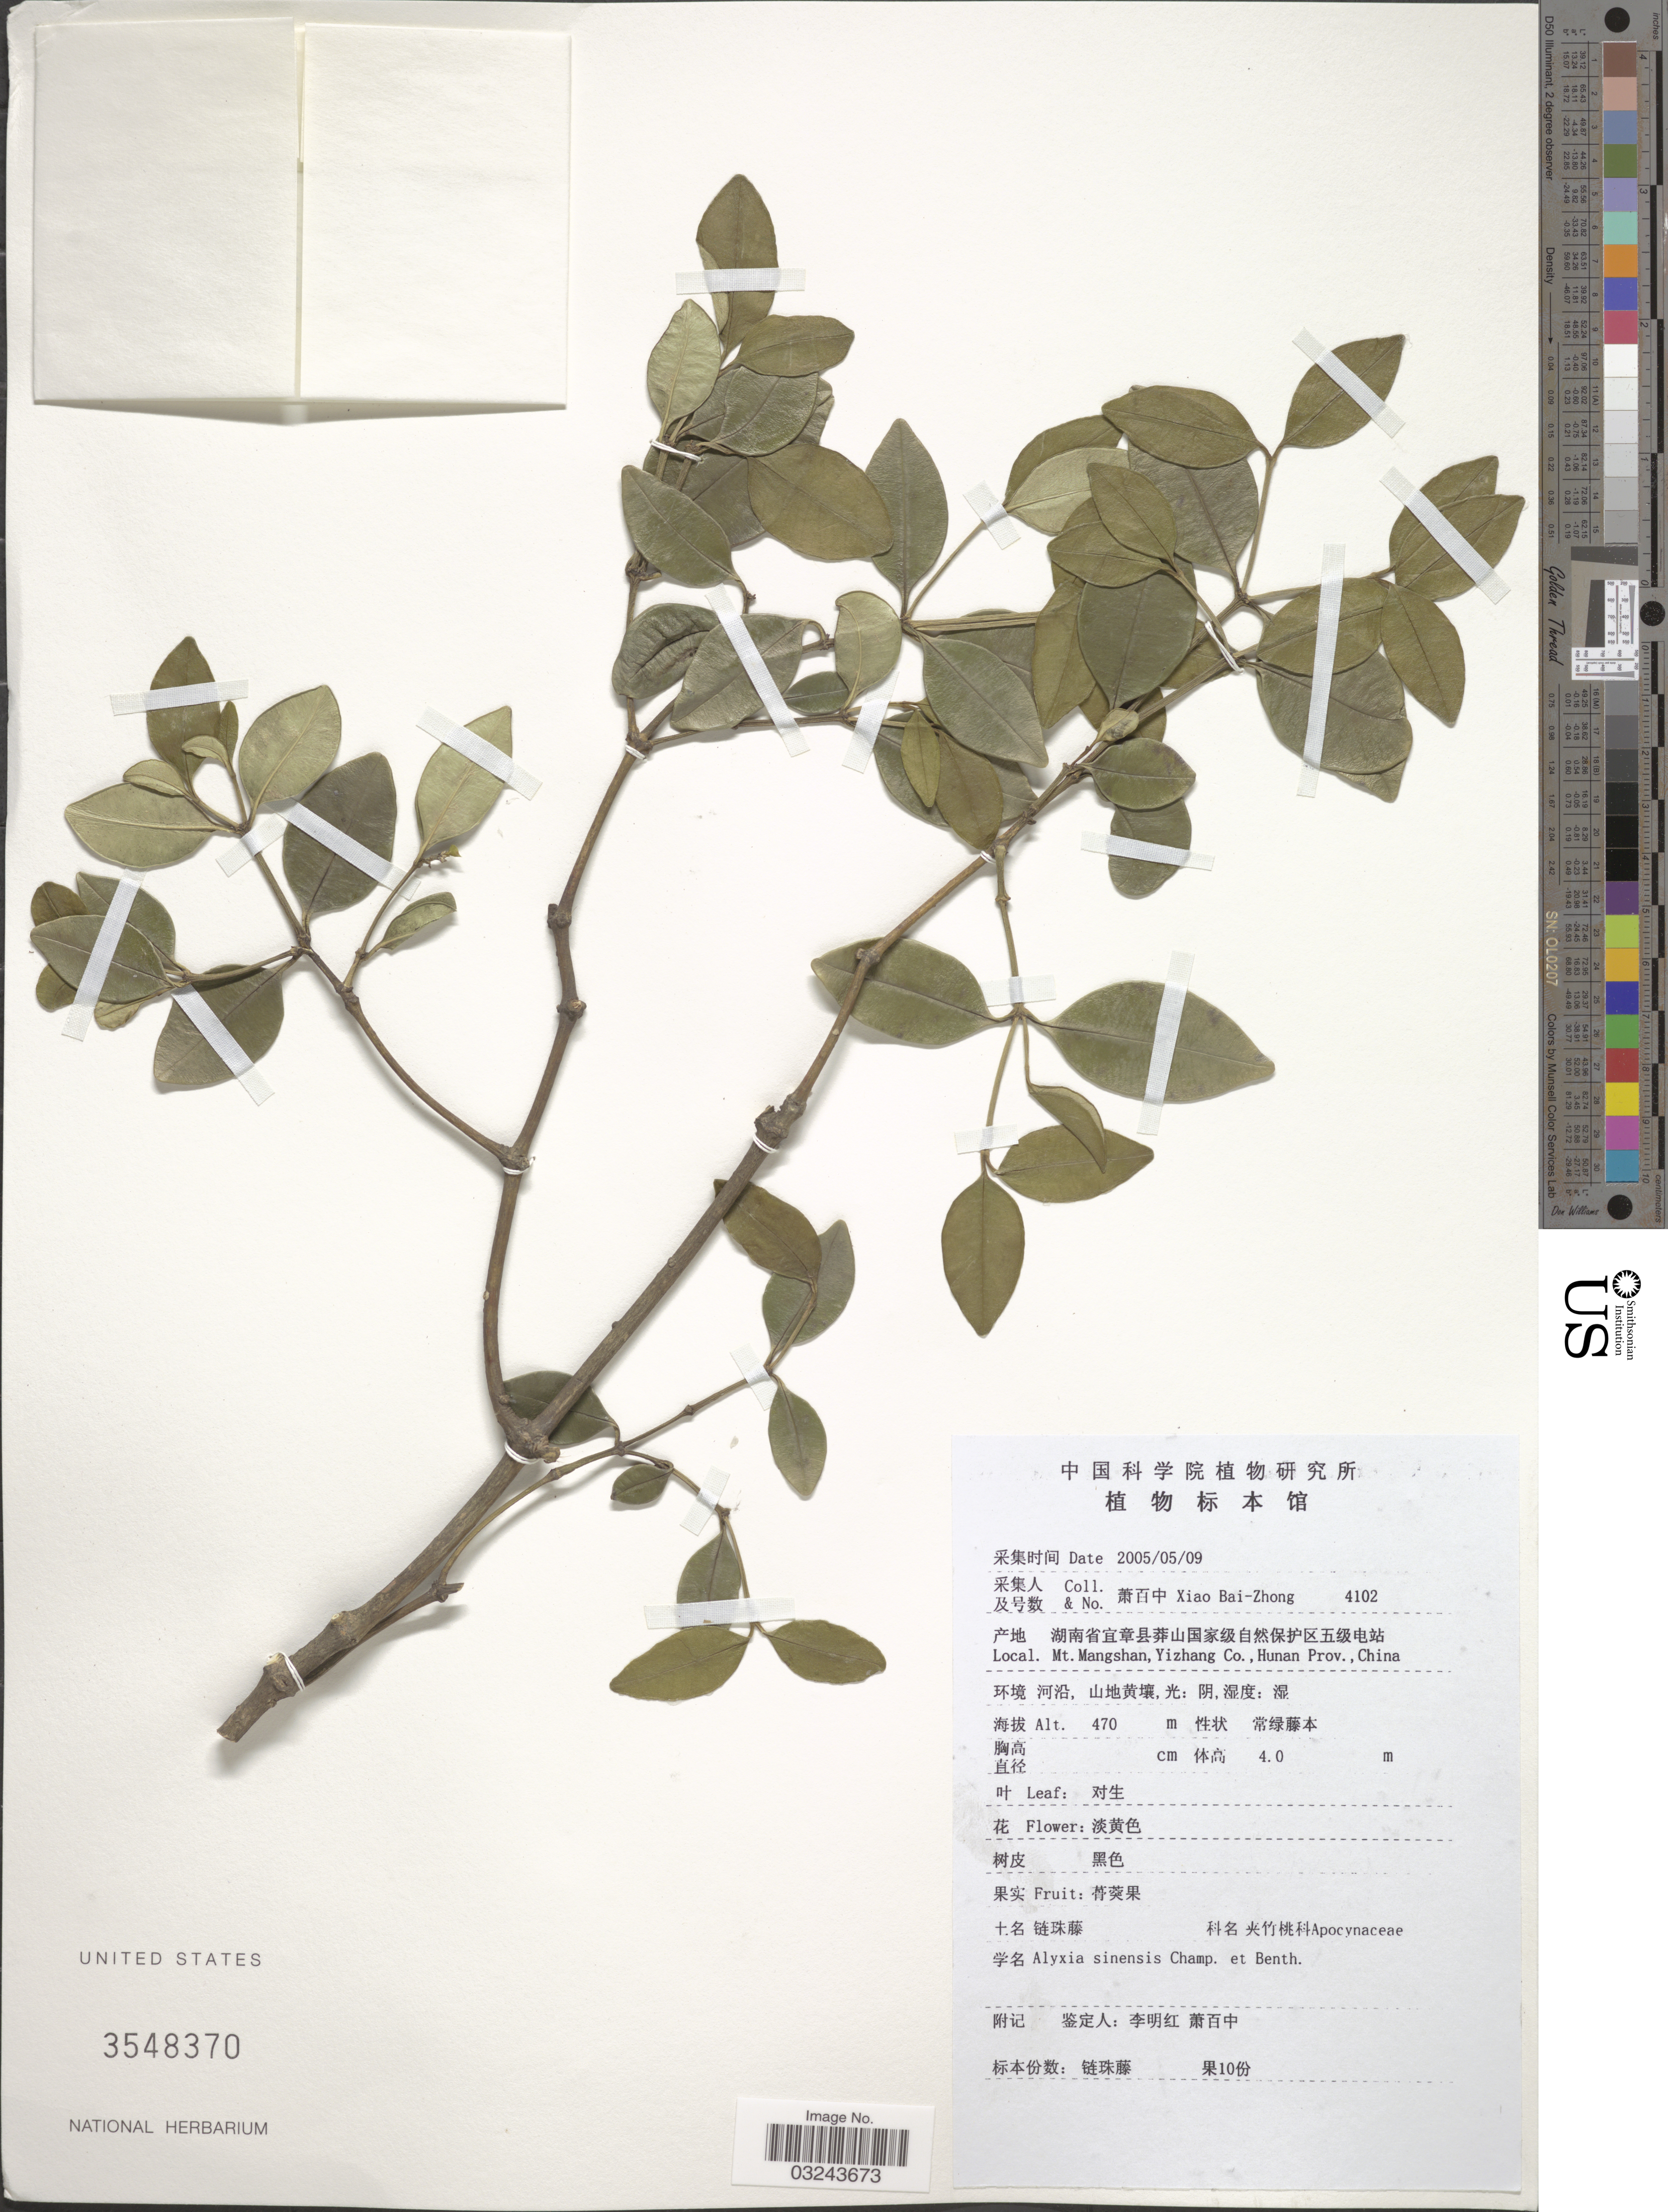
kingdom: Plantae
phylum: Tracheophyta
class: Magnoliopsida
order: Gentianales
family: Apocynaceae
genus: Alyxia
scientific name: Alyxia sinensis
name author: Champ. ex Benth.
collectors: B. Z. Xiao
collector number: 4102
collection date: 2005-05-09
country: China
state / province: Hunan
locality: Mt. Mangshan, Yizhang Co.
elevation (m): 470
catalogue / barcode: US 3548370